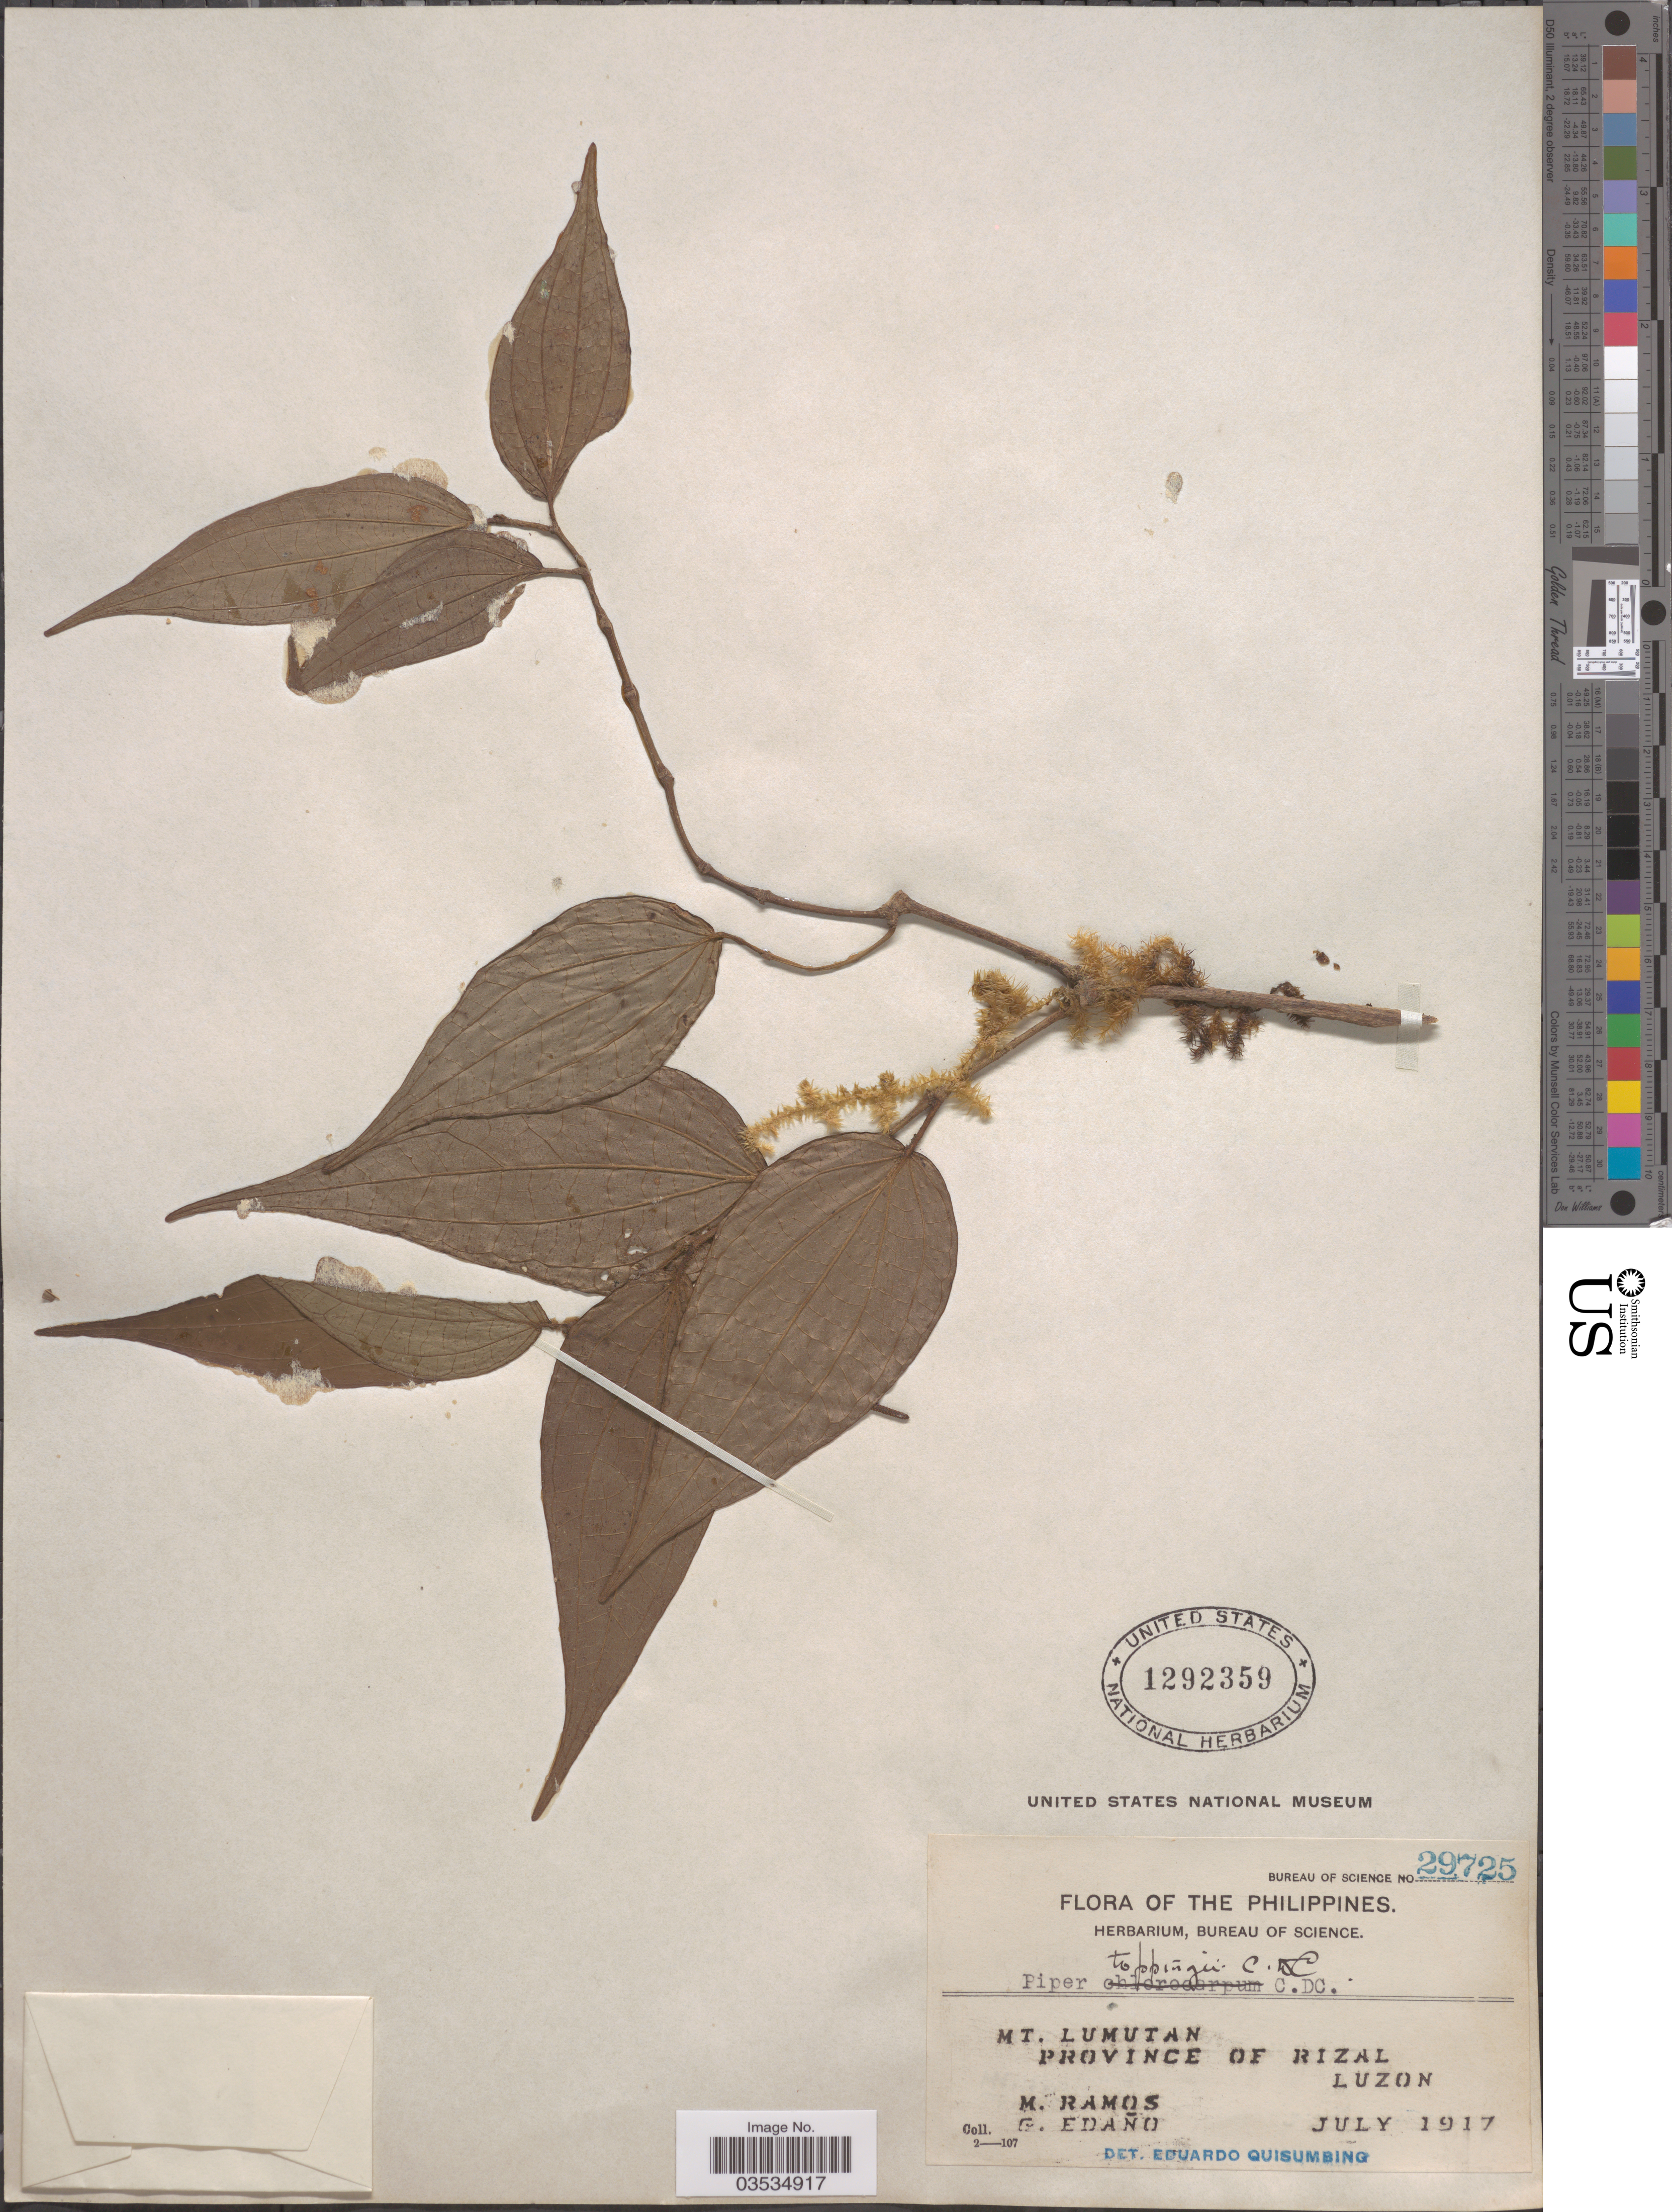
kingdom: Plantae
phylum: Tracheophyta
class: Magnoliopsida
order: Piperales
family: Piperaceae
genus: Piper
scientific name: Piper toppingii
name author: C. DC. in Elmer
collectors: M. Ramos & G. Edaño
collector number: Bureau of Science 29725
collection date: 1917-07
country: Philippines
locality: Mt. Lumutan. Province of Rizal. Luzon.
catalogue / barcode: US 1292359